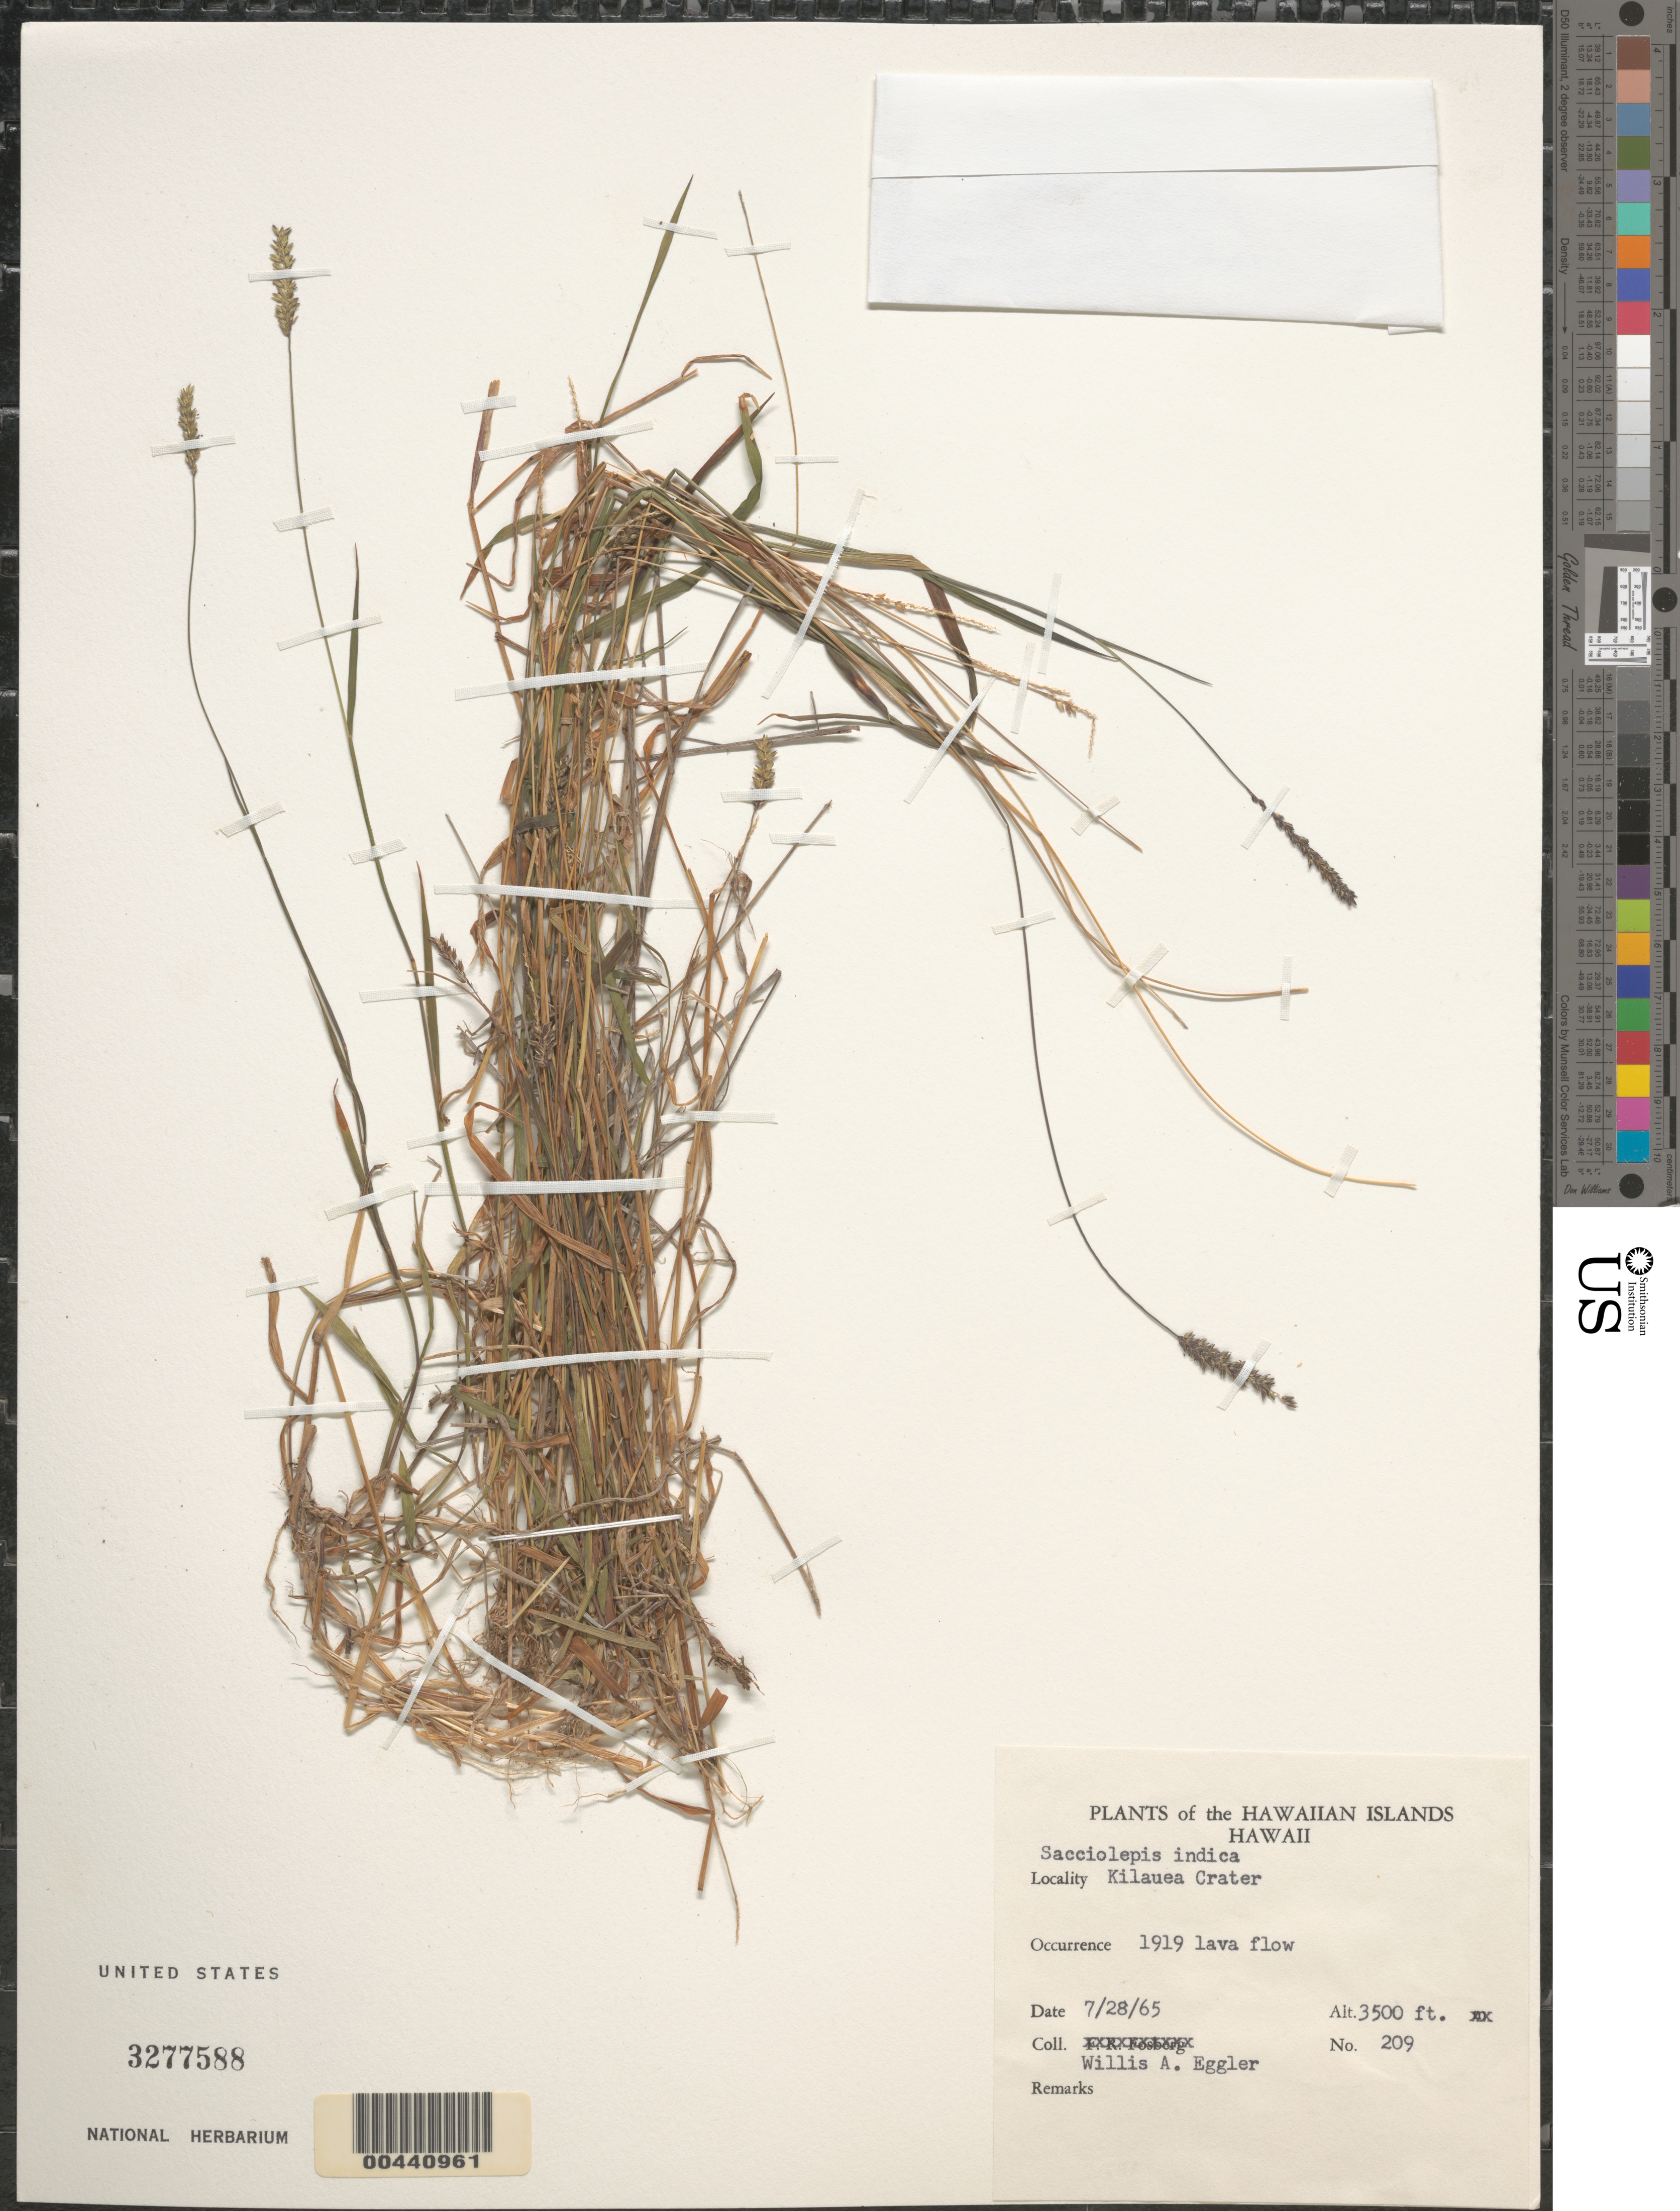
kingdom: Plantae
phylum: Tracheophyta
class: Liliopsida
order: Poales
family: Poaceae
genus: Sacciolepis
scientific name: Sacciolepis indica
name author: (L.) Chase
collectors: W. A. Eggler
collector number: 209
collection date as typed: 28 Jul 1965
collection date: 1965-07-28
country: United States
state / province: Hawaii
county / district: Hawaii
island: Hawaii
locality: Kilauea Crater, 1919 lava flow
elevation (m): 1067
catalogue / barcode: US 3277588